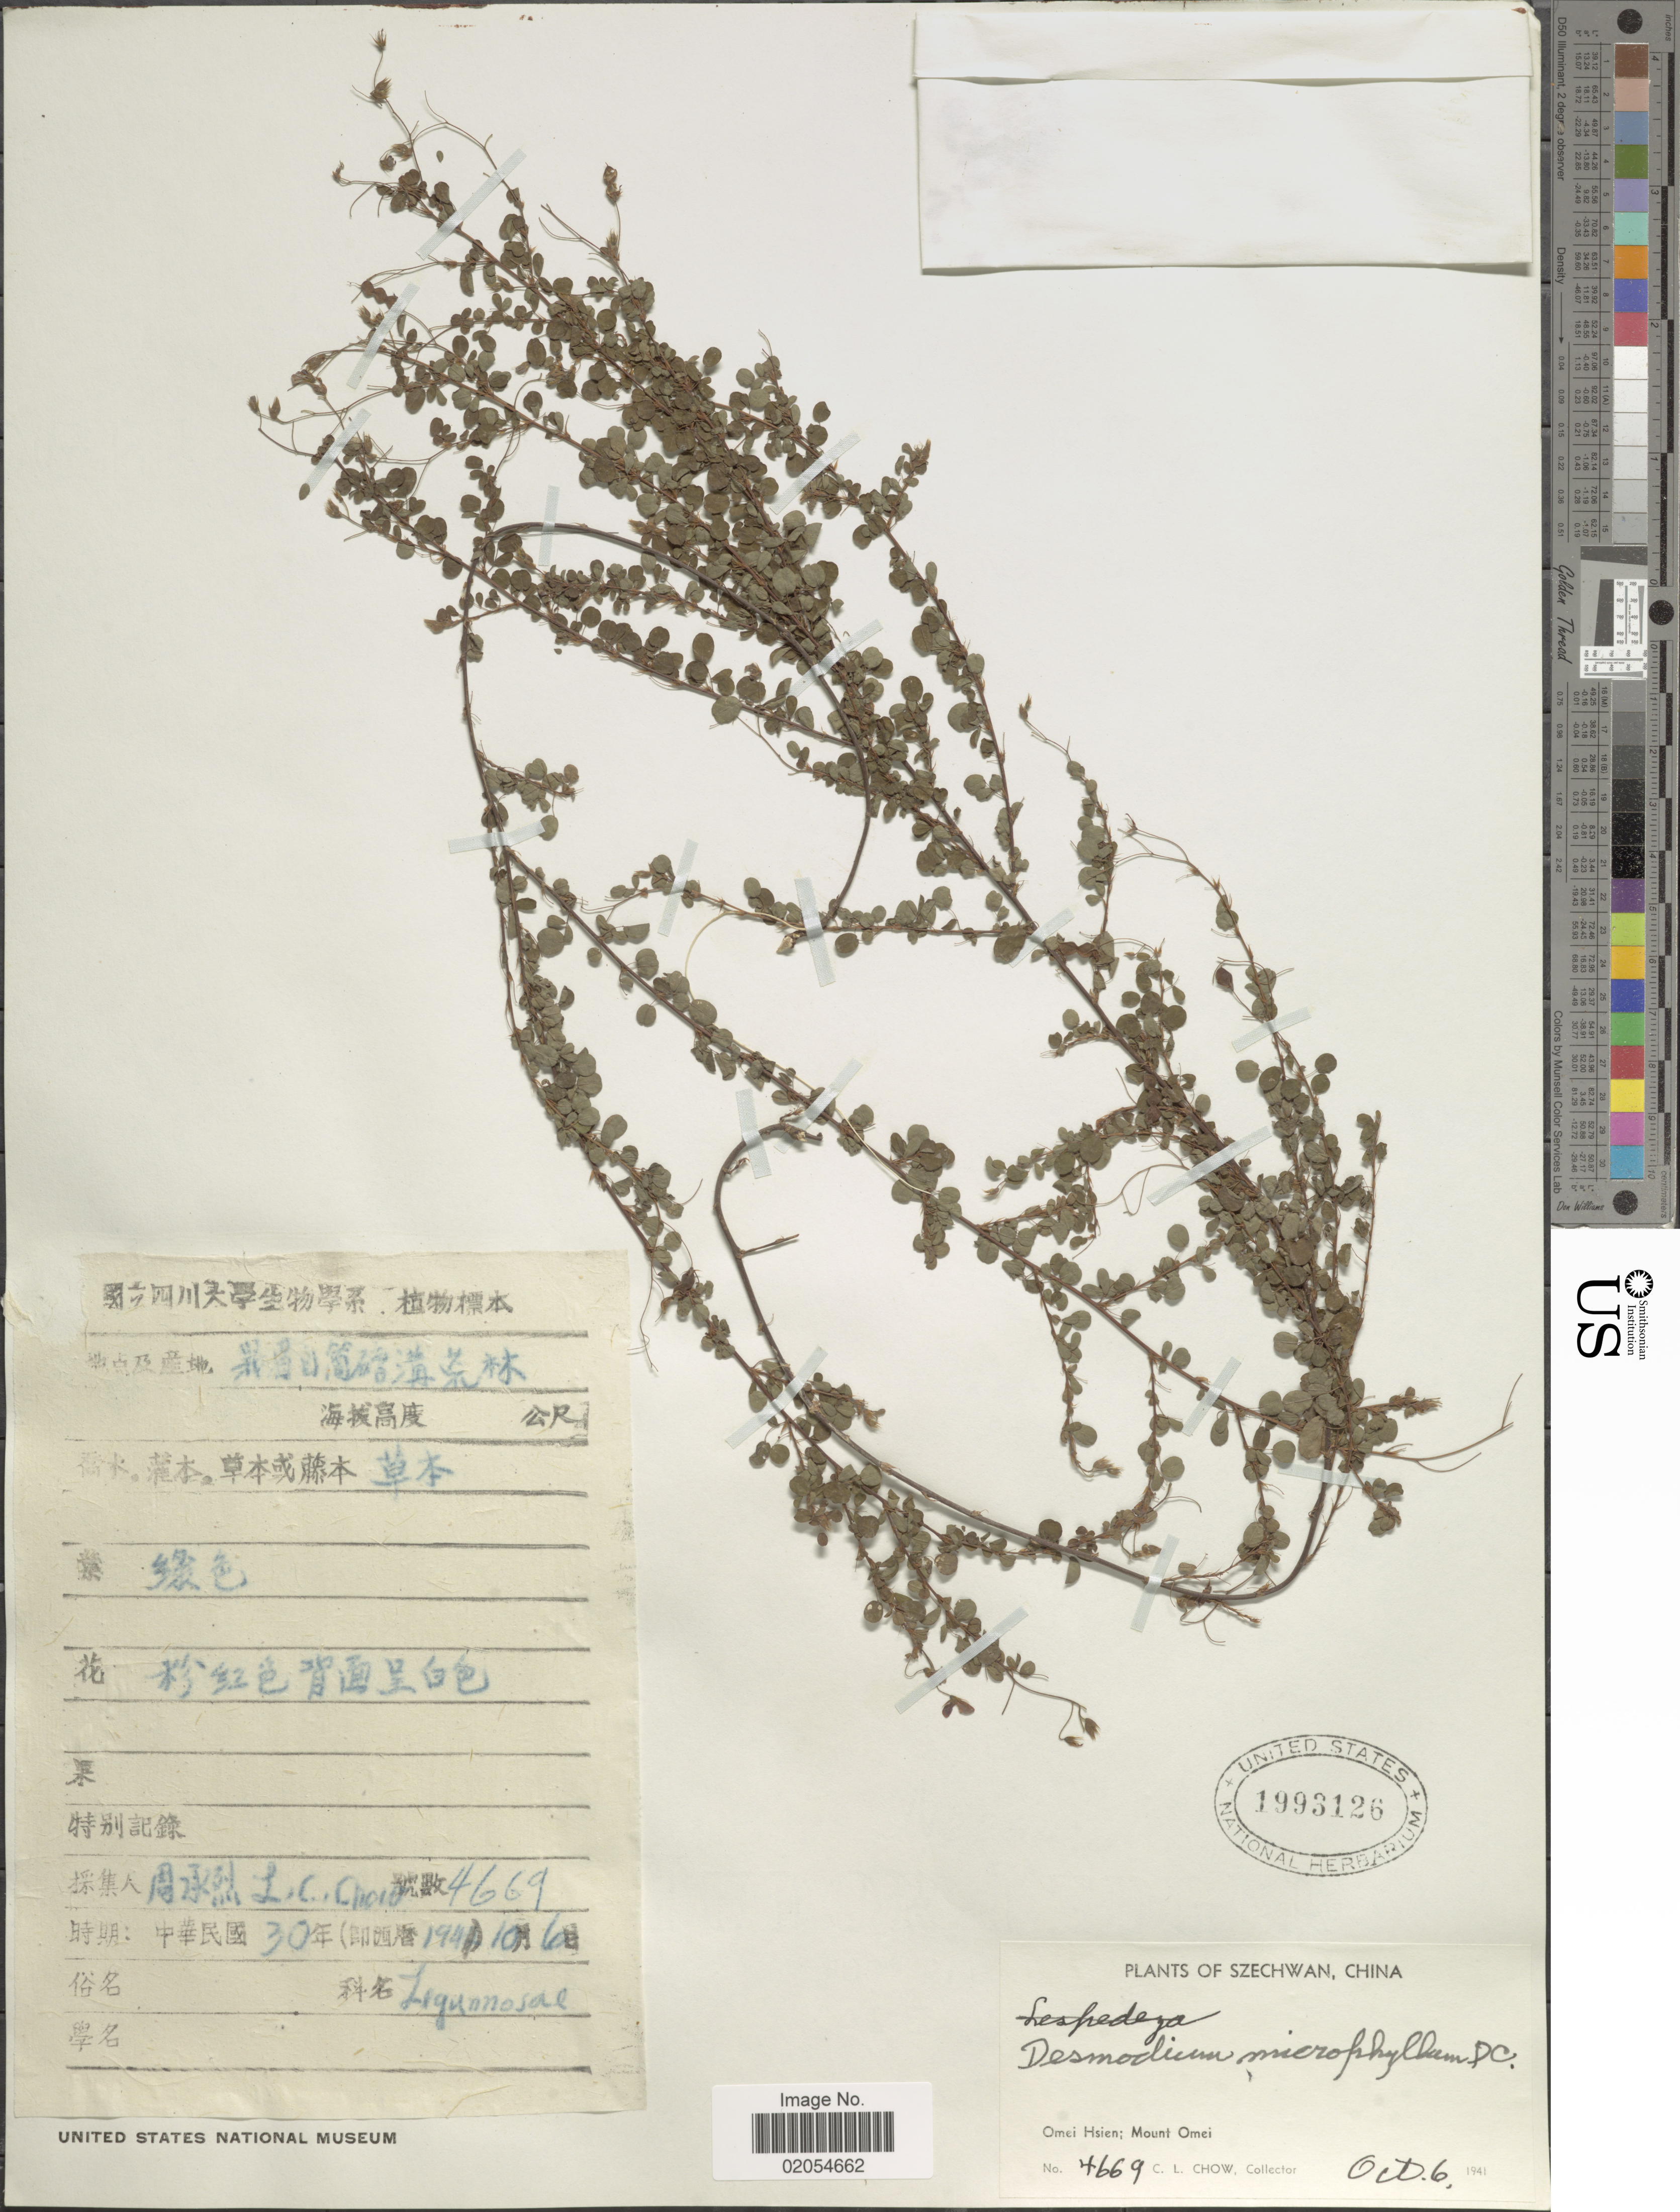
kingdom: Plantae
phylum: Tracheophyta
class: Magnoliopsida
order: Fabales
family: Fabaceae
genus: Leptodesmia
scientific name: Leptodesmia microphylla var. microphylla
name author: (Thunb.) H. Ohashi & K. Ohashi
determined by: Strong, Mark T., (BOT), Smithsonian Institution - National Museum of Natural History (UNITED STATES)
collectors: C. Chow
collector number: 4669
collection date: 1941-10-06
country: China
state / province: Sichuan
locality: Szechwan. Omei Hsien; Mount Omei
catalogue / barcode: US 1993126